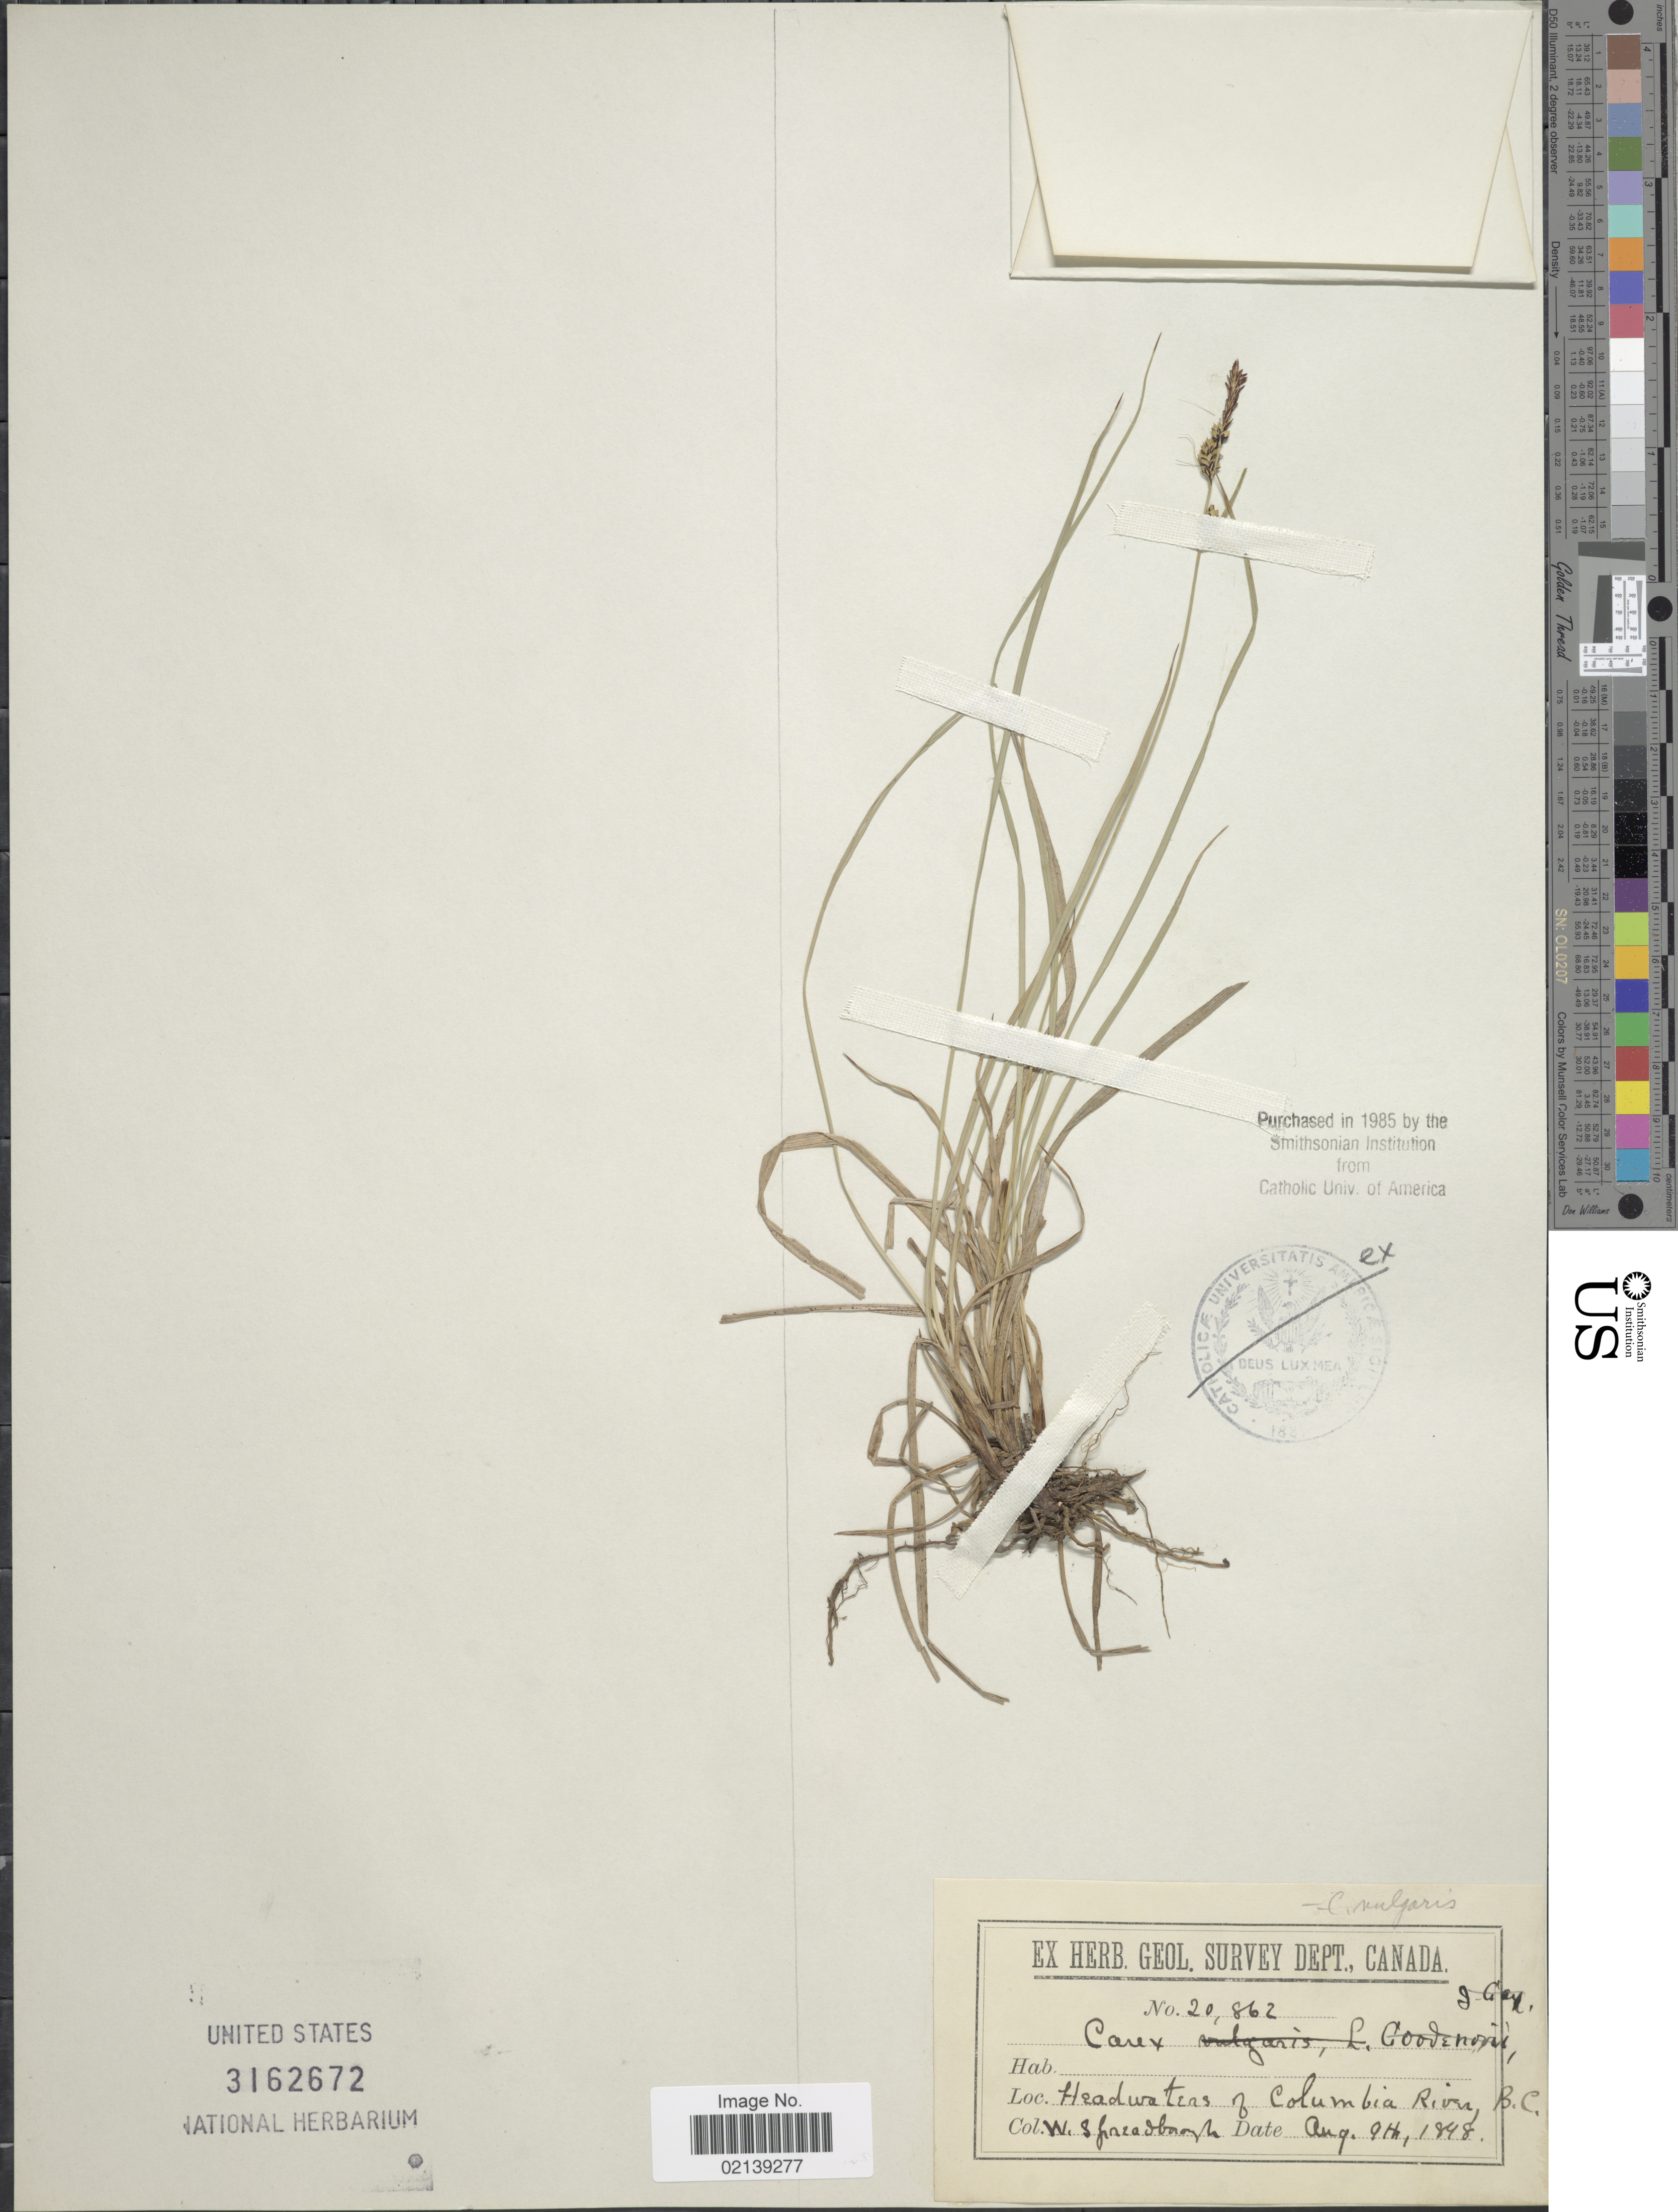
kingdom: Plantae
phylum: Tracheophyta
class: Liliopsida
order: Poales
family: Cyperaceae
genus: Carex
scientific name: Carex sp.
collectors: W. Spreadborough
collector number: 20862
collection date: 1948-08-09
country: Canada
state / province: British Columbia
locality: Headwaters of Columbia River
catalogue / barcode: US 3162672